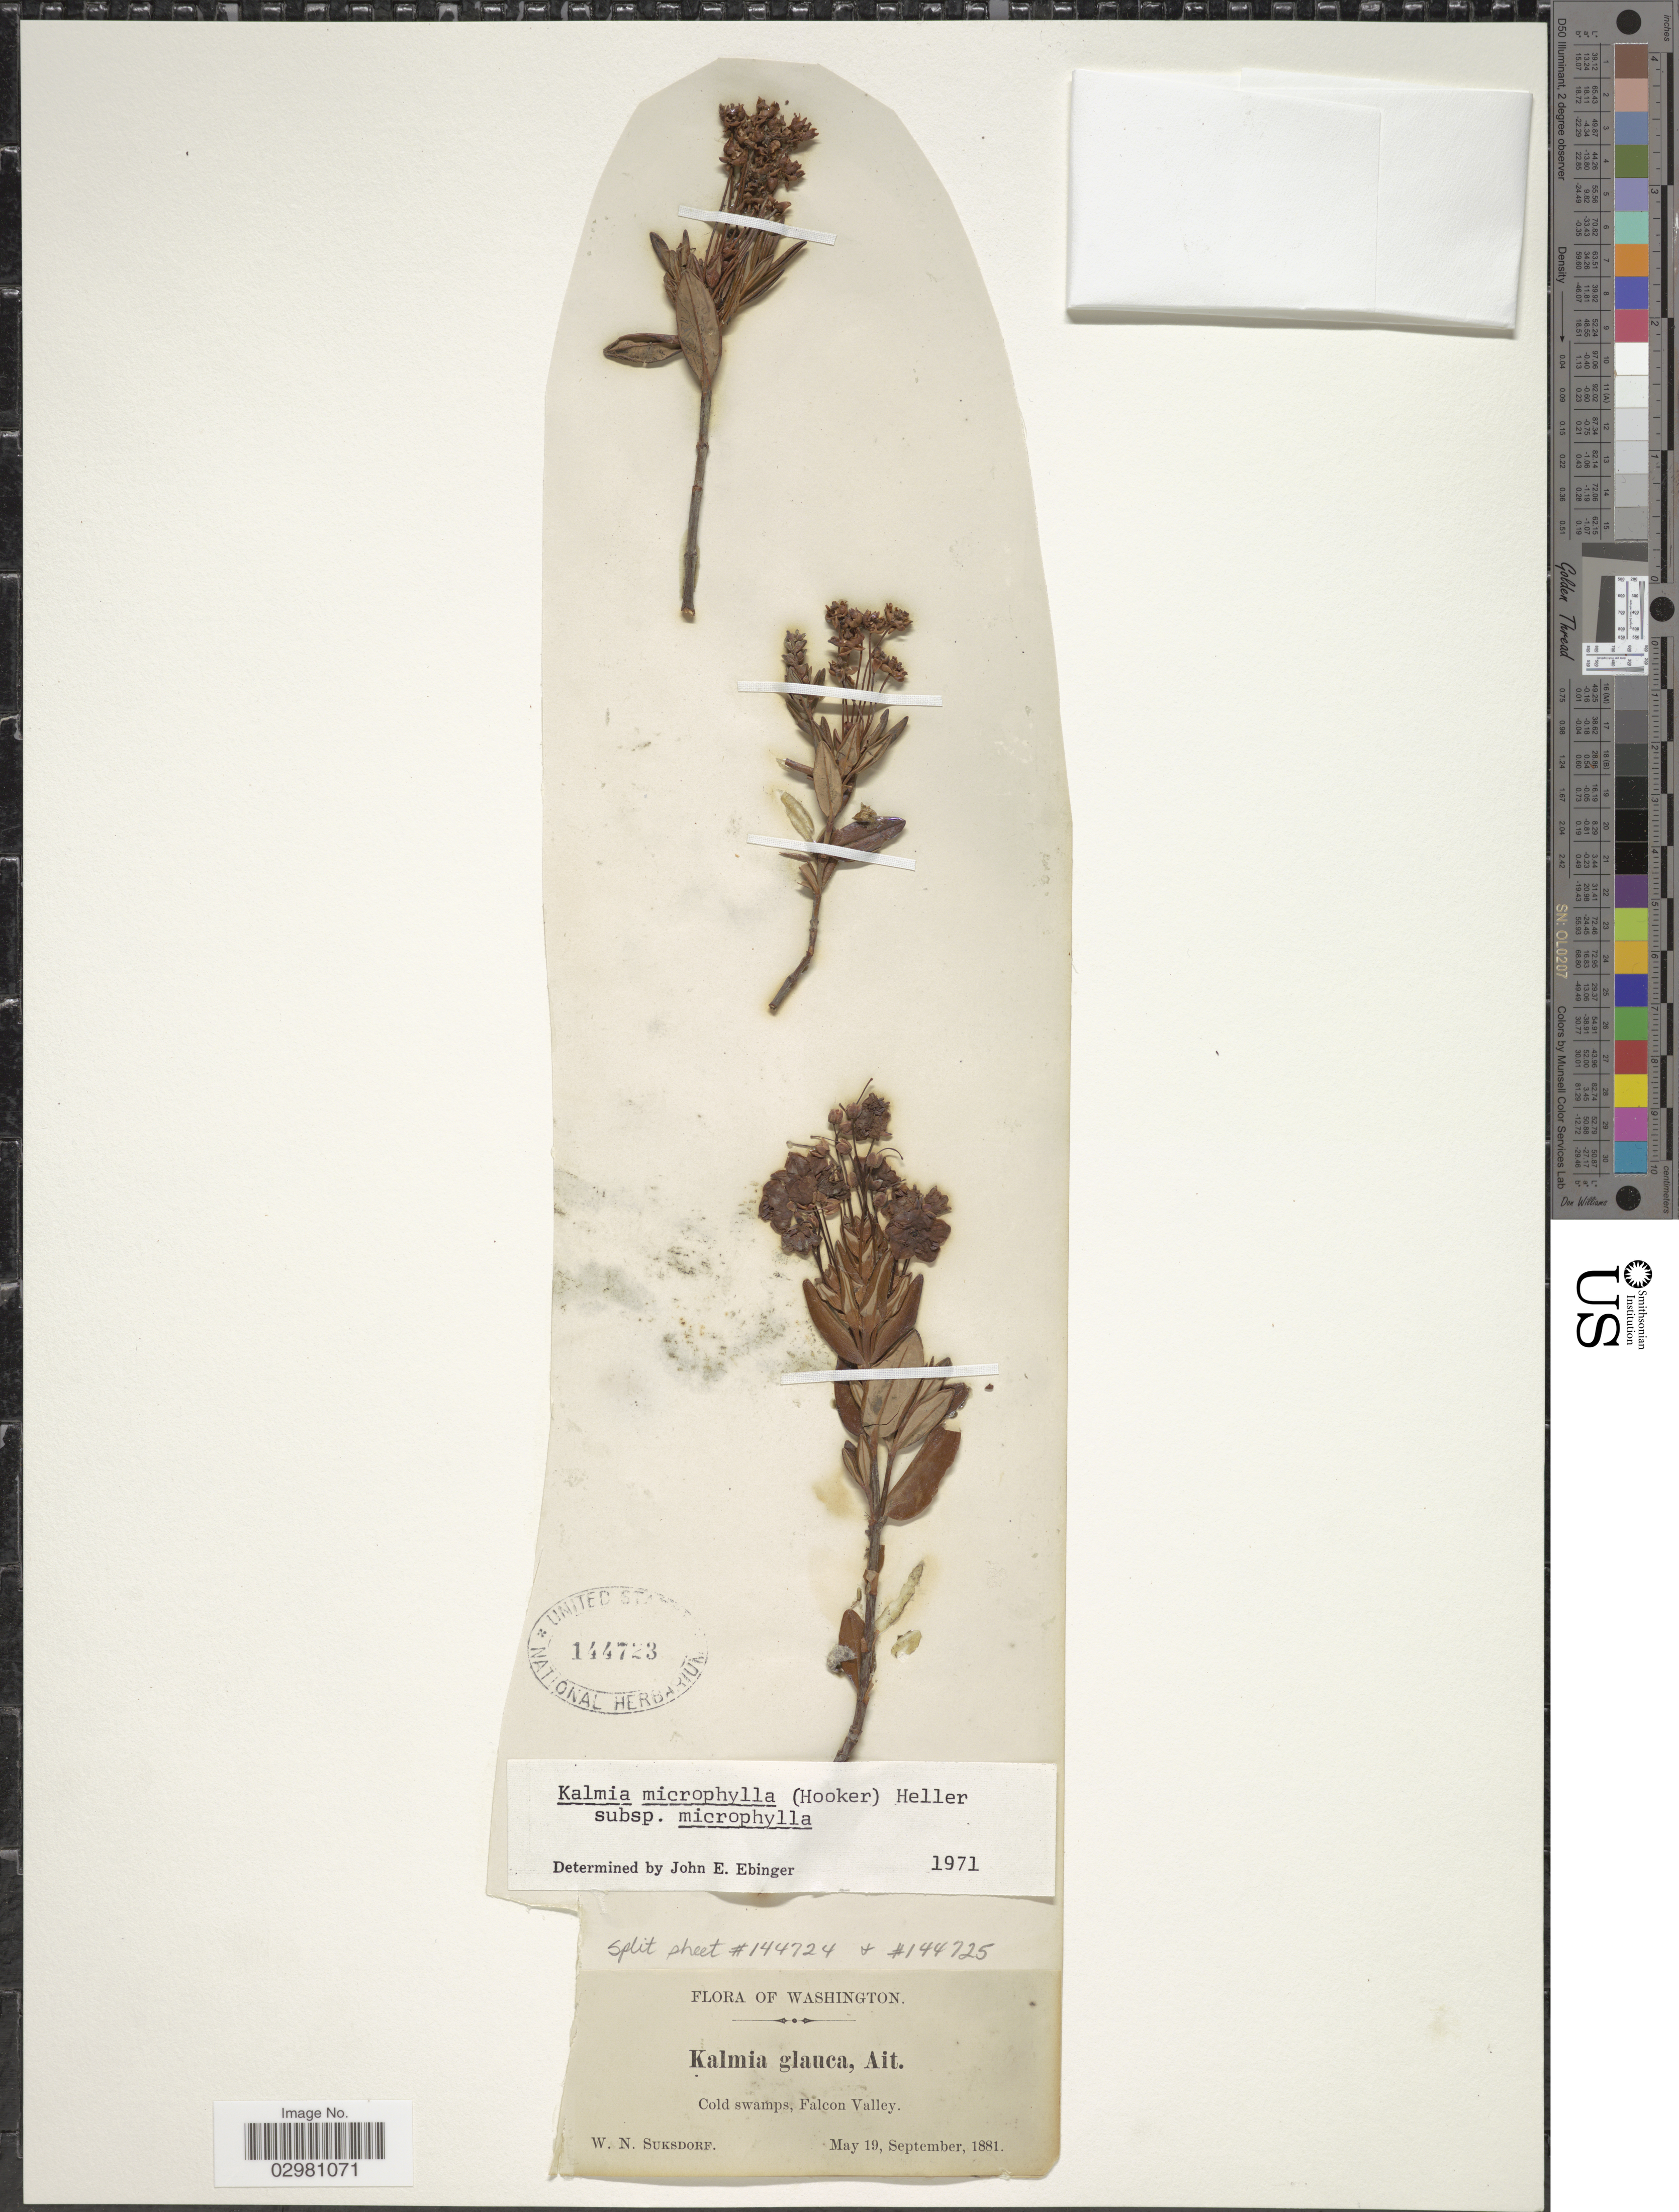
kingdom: Plantae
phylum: Tracheophyta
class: Magnoliopsida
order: Ericales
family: Ericaceae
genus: Kalmia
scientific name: Kalmia microphylla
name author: (Hook.) A. Heller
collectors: W. N. Suksdorf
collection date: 1881-05-19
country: United States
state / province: Washington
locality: Cold swamps, Falcon Valley.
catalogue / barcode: US 144723